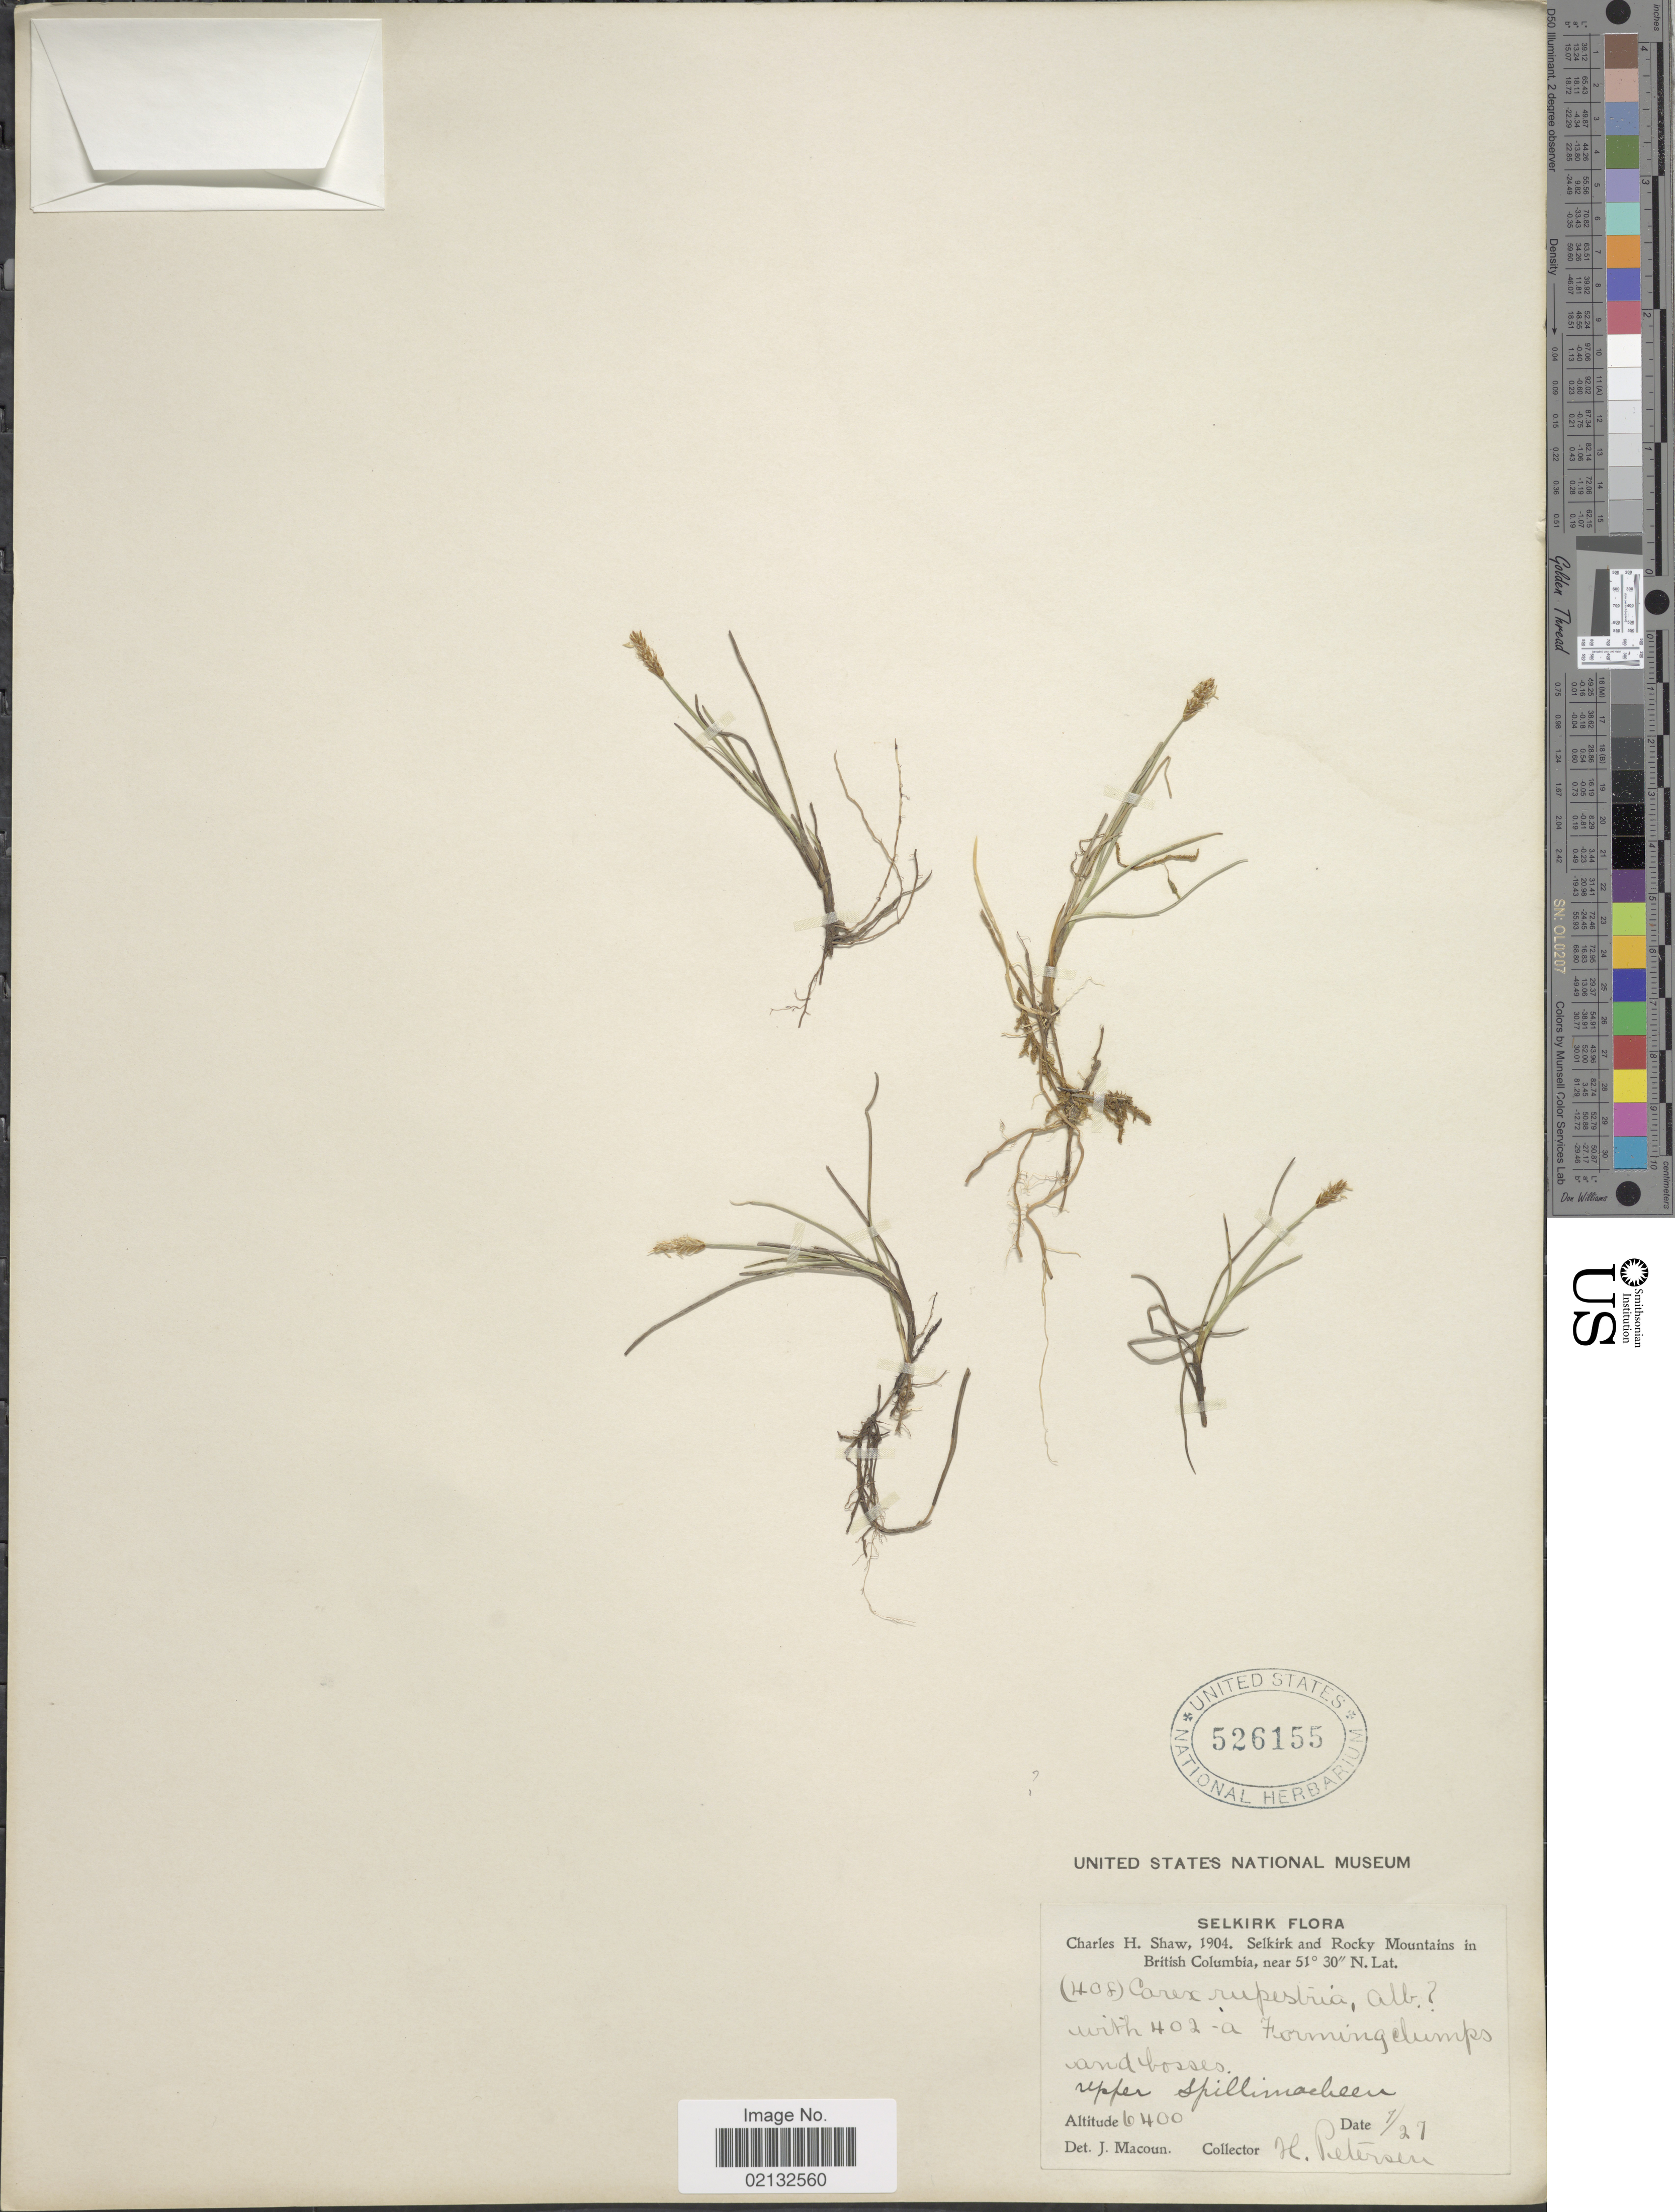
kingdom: Plantae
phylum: Tracheophyta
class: Liliopsida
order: Poales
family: Cyperaceae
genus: Carex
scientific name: Carex rupestris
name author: All.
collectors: H. Petersen & C. H. Shaw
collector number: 408?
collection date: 1904-07-27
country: Canada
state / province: British Columbia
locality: Selkirk and Rocky Mountains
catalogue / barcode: US 526155